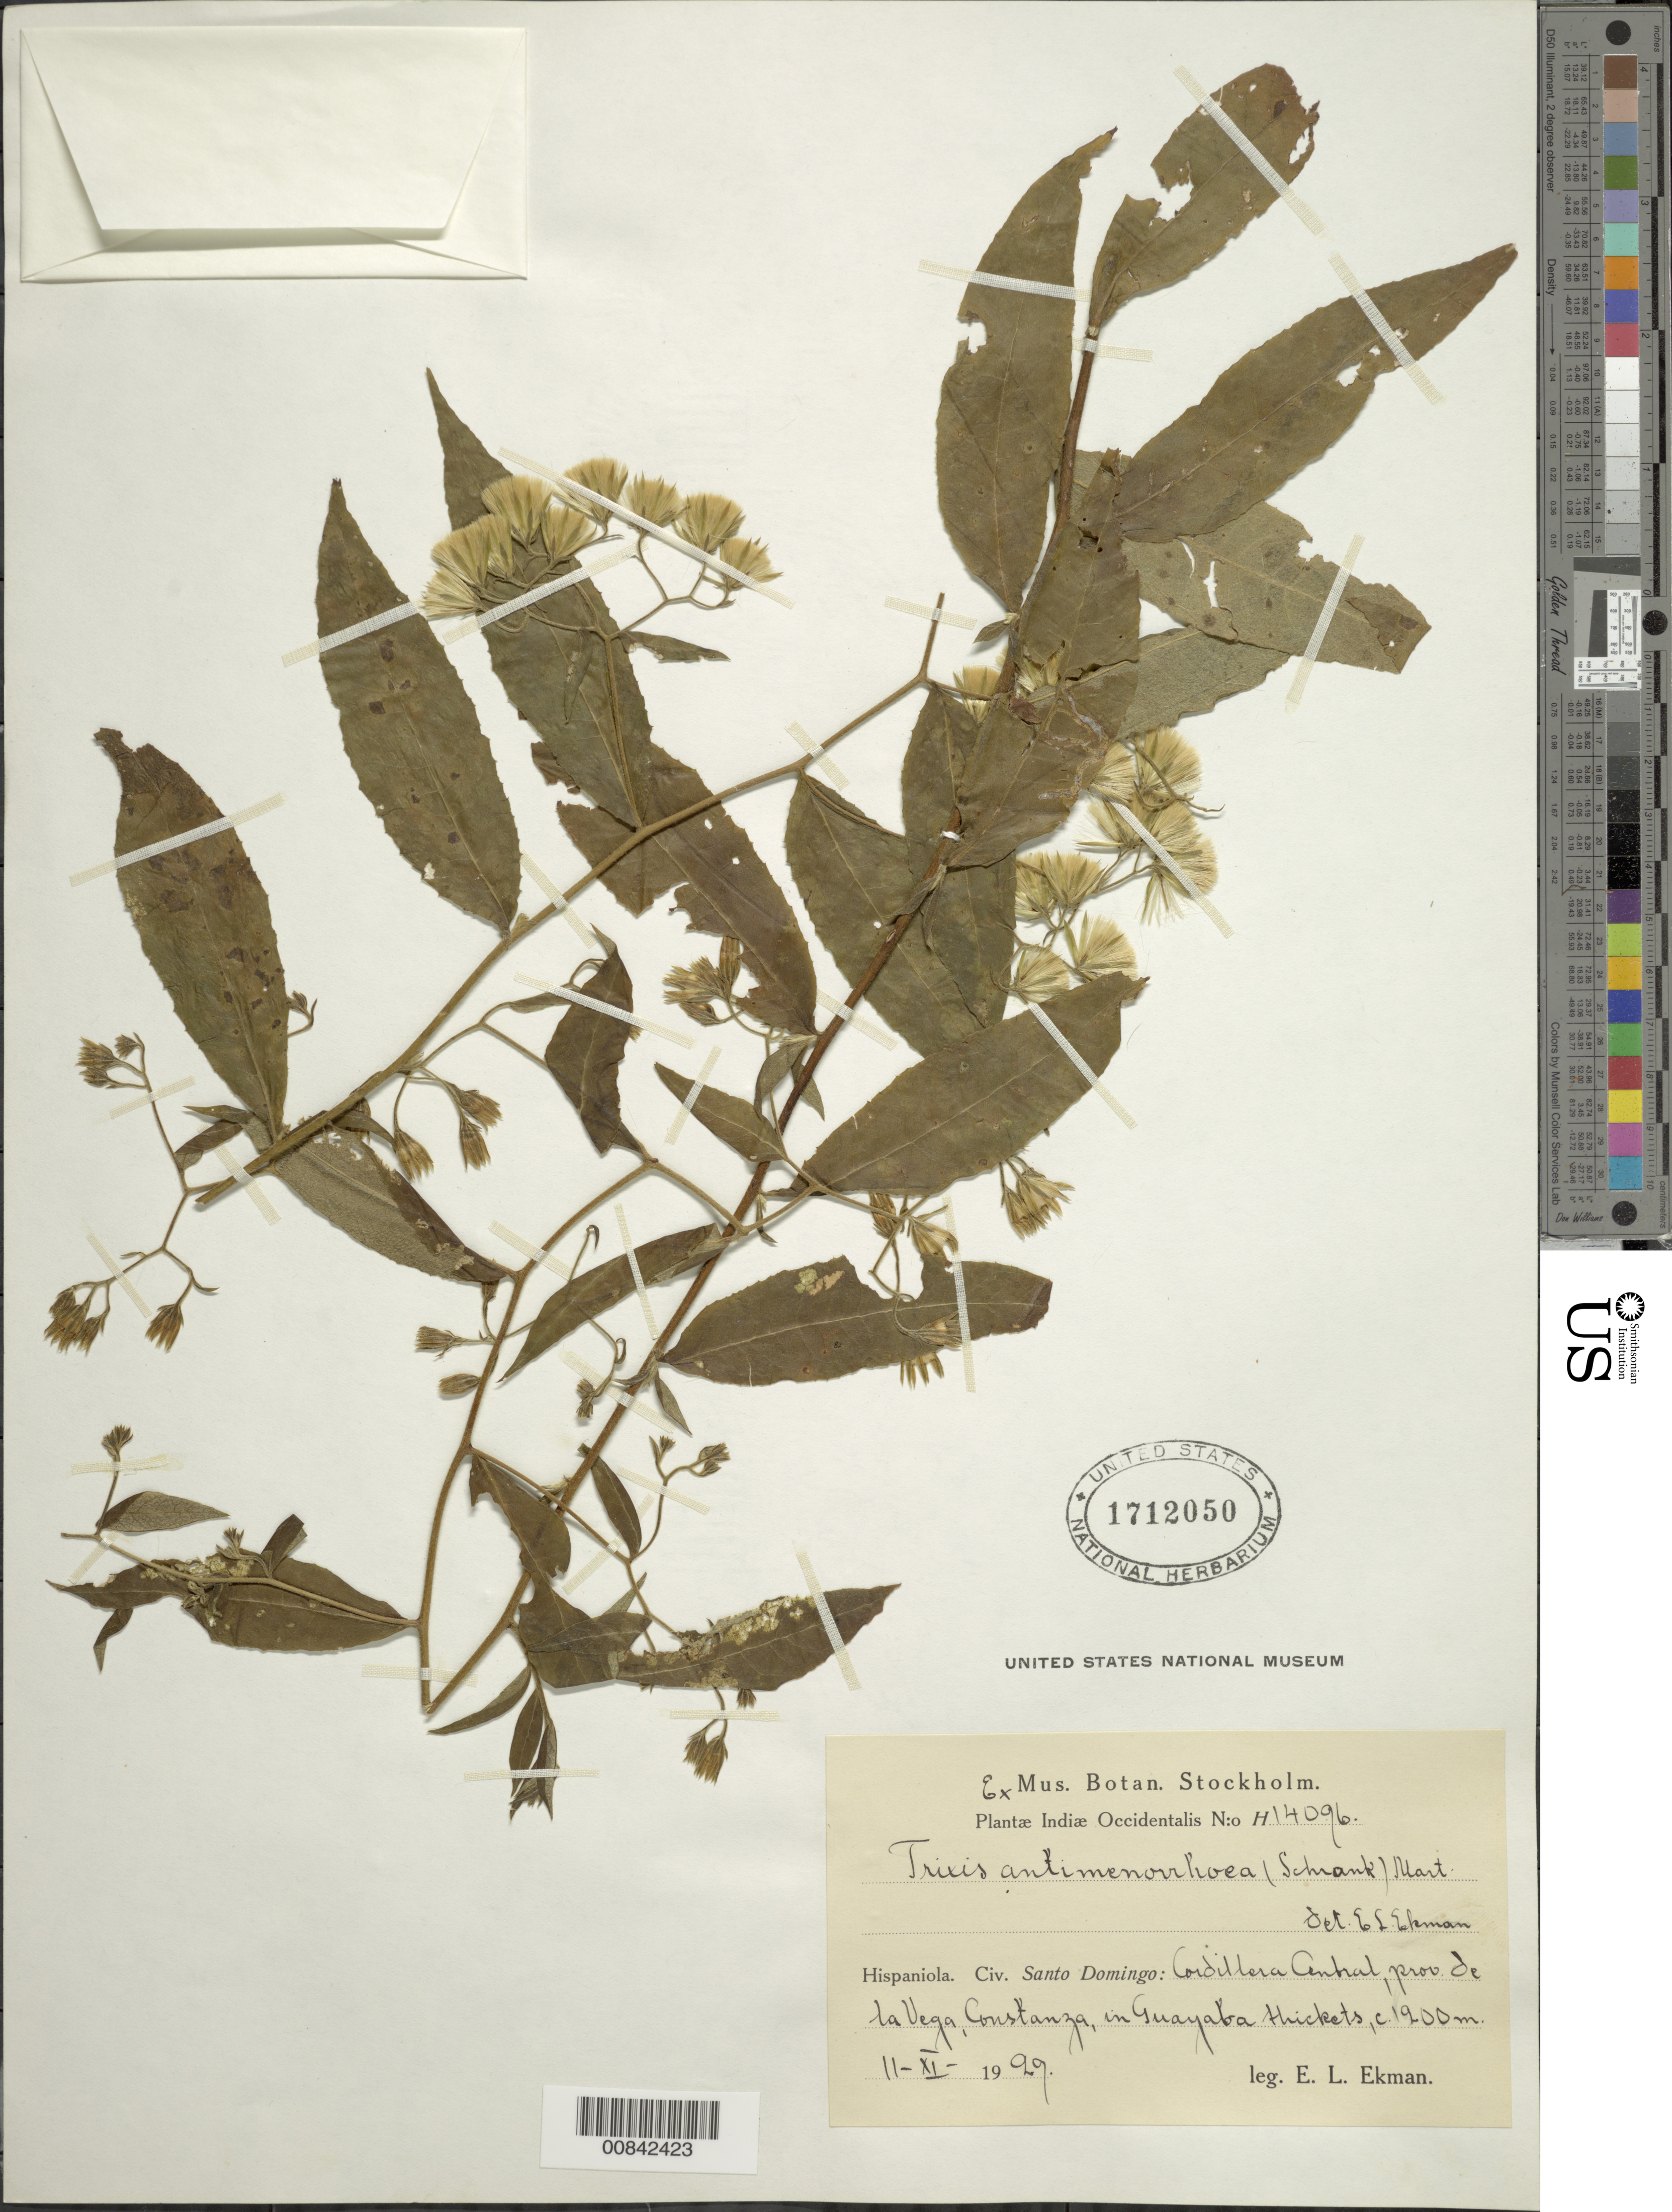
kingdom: Plantae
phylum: Tracheophyta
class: Magnoliopsida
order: Asterales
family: Asteraceae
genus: Trixis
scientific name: Trixis antimenorrhoea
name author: (Schrank) Mart. ex Kuntze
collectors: E. L. Ekman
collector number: H 14096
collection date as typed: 11 Nov 1929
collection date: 1929-11-11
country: Dominican Republic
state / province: La Vega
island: Hispaniola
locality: Cordillera Central, Constanza, in Guayaba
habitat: Thickets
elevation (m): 1200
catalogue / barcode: US 1712050